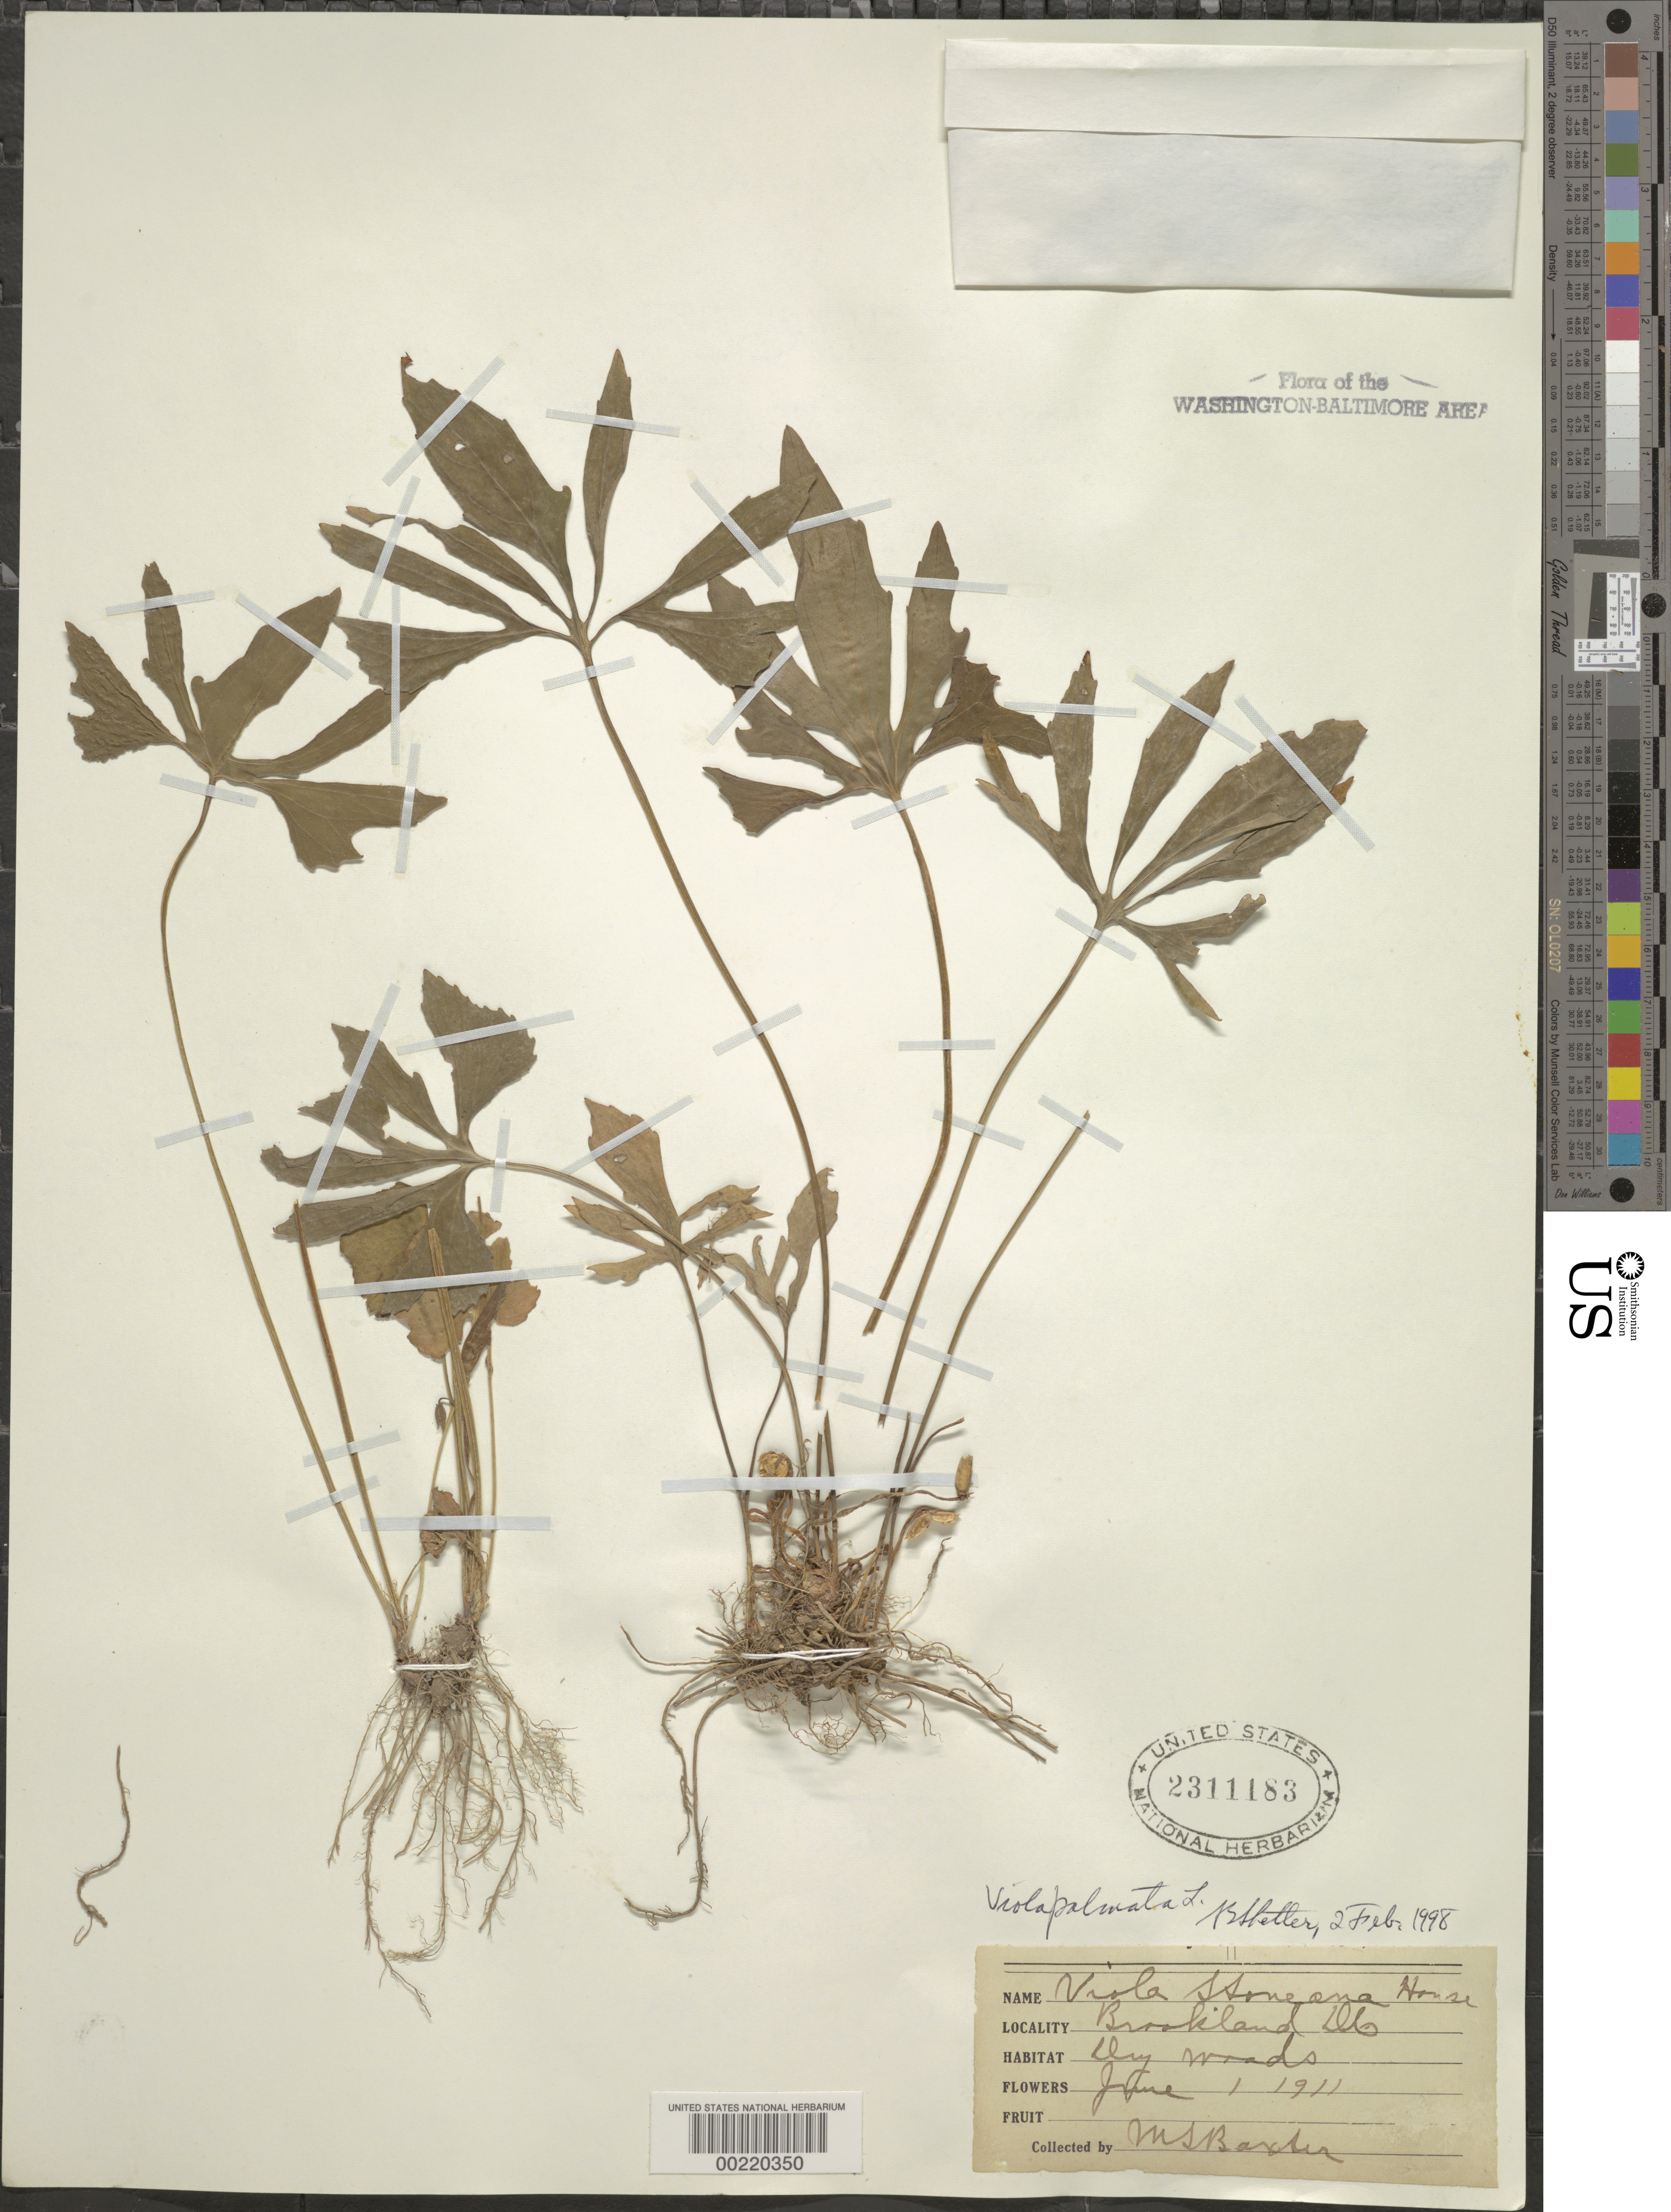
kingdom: Plantae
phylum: Tracheophyta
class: Magnoliopsida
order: Malpighiales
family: Violaceae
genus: Viola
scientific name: Viola palmata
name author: L.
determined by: Shetler, Stanwyn G., (US), NMNH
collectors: M. Baxter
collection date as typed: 01 Jun 1911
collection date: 1911-06-01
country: United States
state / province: District of Columbia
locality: Brookland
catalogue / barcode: US 2311183